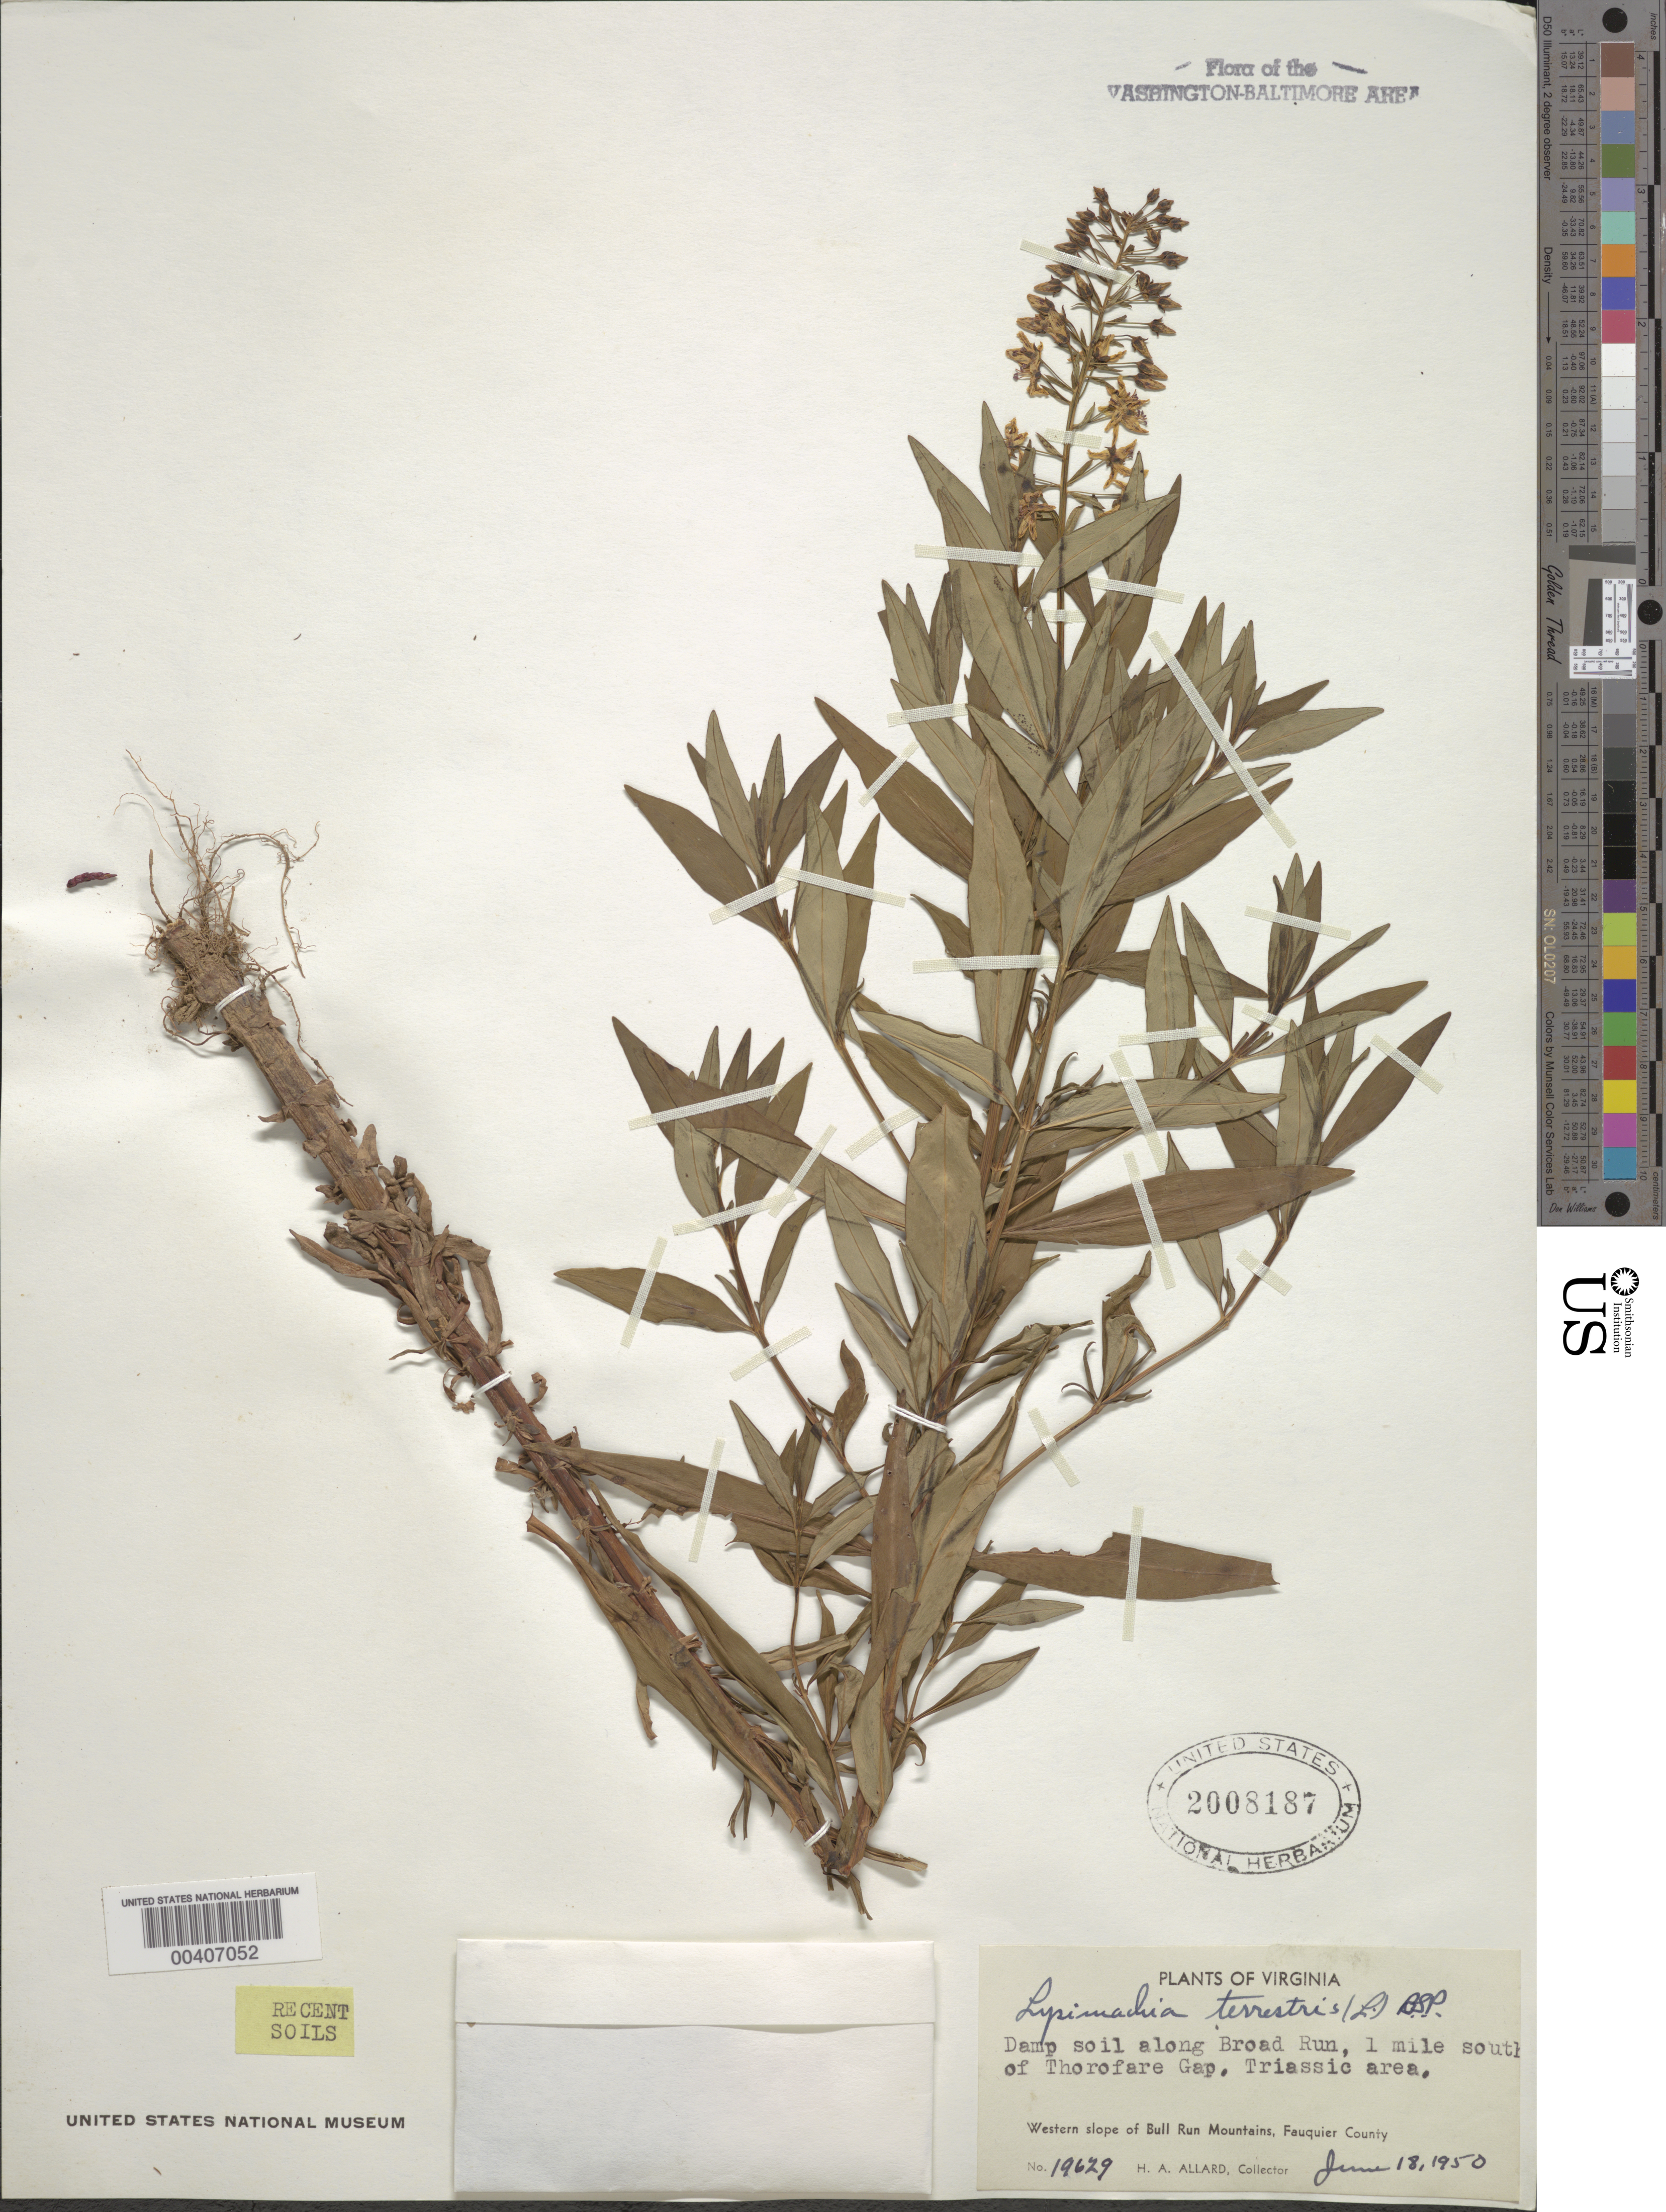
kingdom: Plantae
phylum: Tracheophyta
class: Magnoliopsida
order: Ericales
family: Primulaceae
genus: Lysimachia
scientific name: Lysimachia terrestris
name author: (L.) Britton, Stearns & Poggenb.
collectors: H. A. Allard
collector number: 19629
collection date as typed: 18 Jun 1950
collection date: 1950-06-18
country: United States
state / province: Virginia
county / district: Fauquier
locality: Broad Run south of Thorofare Gap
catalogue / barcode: US 2008187